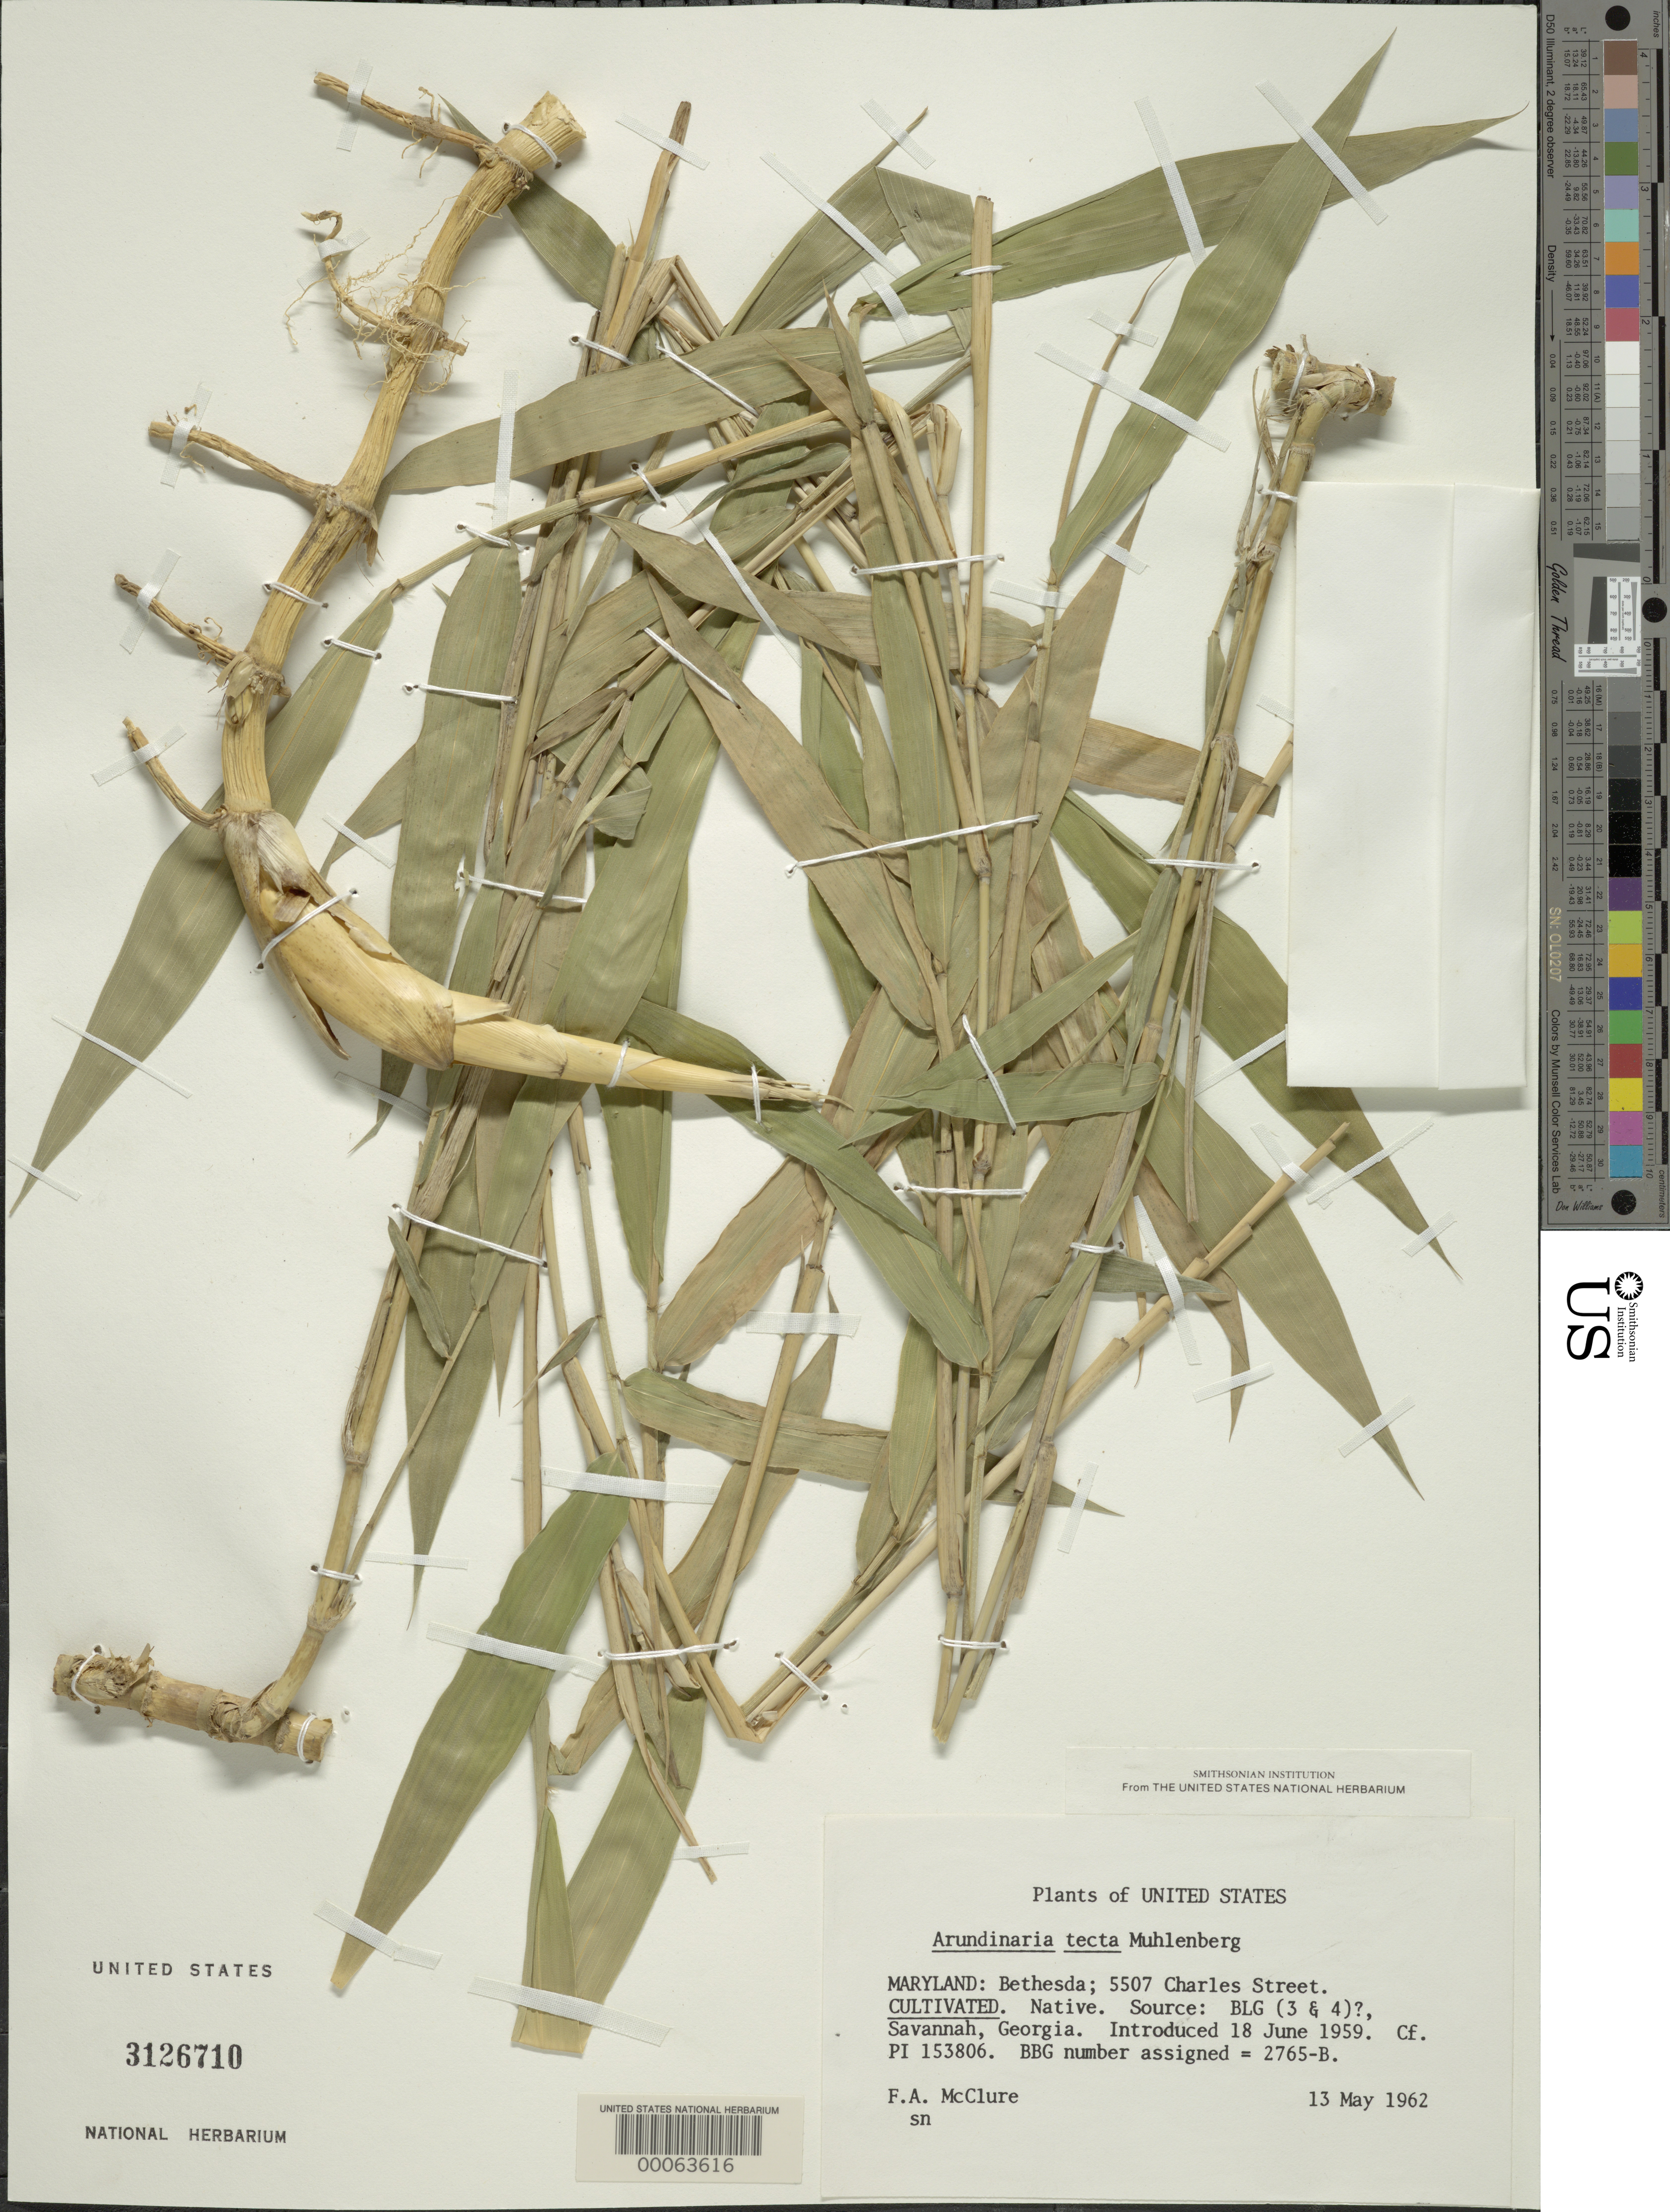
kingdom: Plantae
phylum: Tracheophyta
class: Liliopsida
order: Poales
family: Poaceae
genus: Arundinaria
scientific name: Arundinaria tecta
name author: (Walter) Muhl.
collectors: F. A. McClure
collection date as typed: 13 May 1962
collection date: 1962-05-13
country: United States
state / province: Maryland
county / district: Montgomery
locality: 5507 Charles Street, Bethesda (McClure's garden)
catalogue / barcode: US 3126710